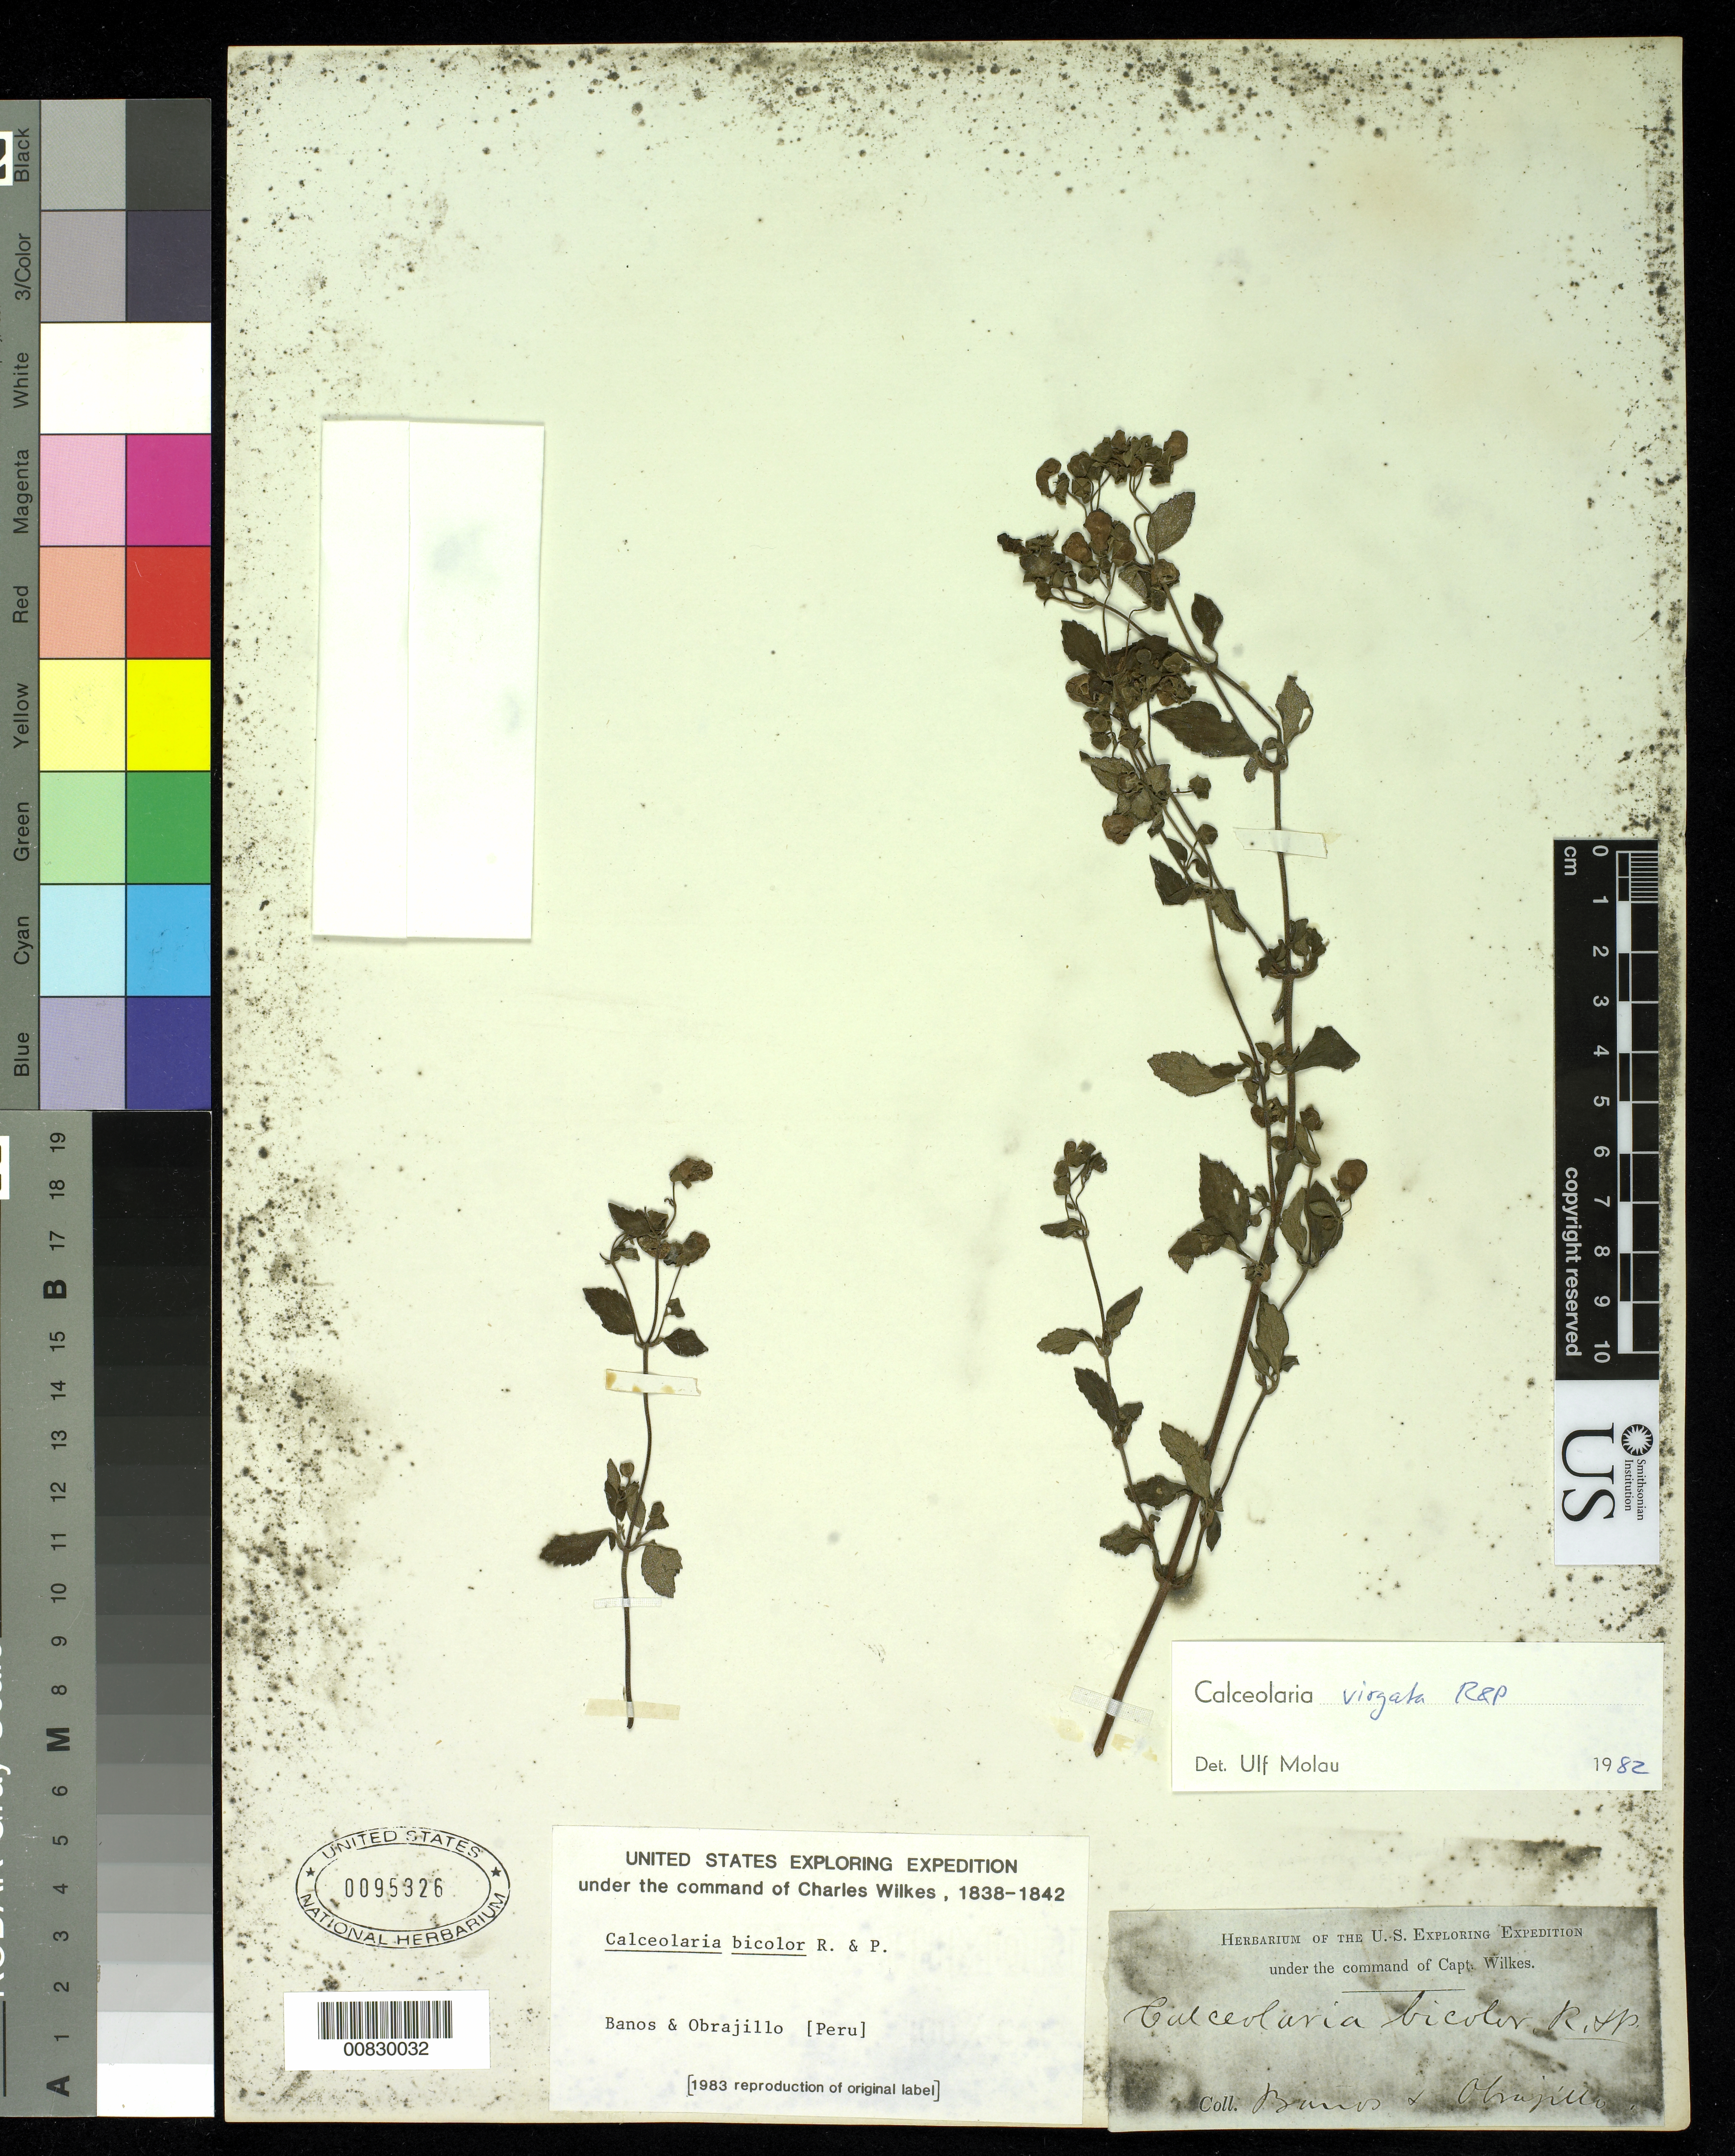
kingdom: Plantae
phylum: Tracheophyta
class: Magnoliopsida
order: Lamiales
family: Calceolariaceae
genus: Calceolaria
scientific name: Calceolaria virgata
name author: Ruiz & Pav.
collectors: Wilkes Explor. Exped.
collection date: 1838/1842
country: Peru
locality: Banos & Obrajillo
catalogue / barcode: US 95326